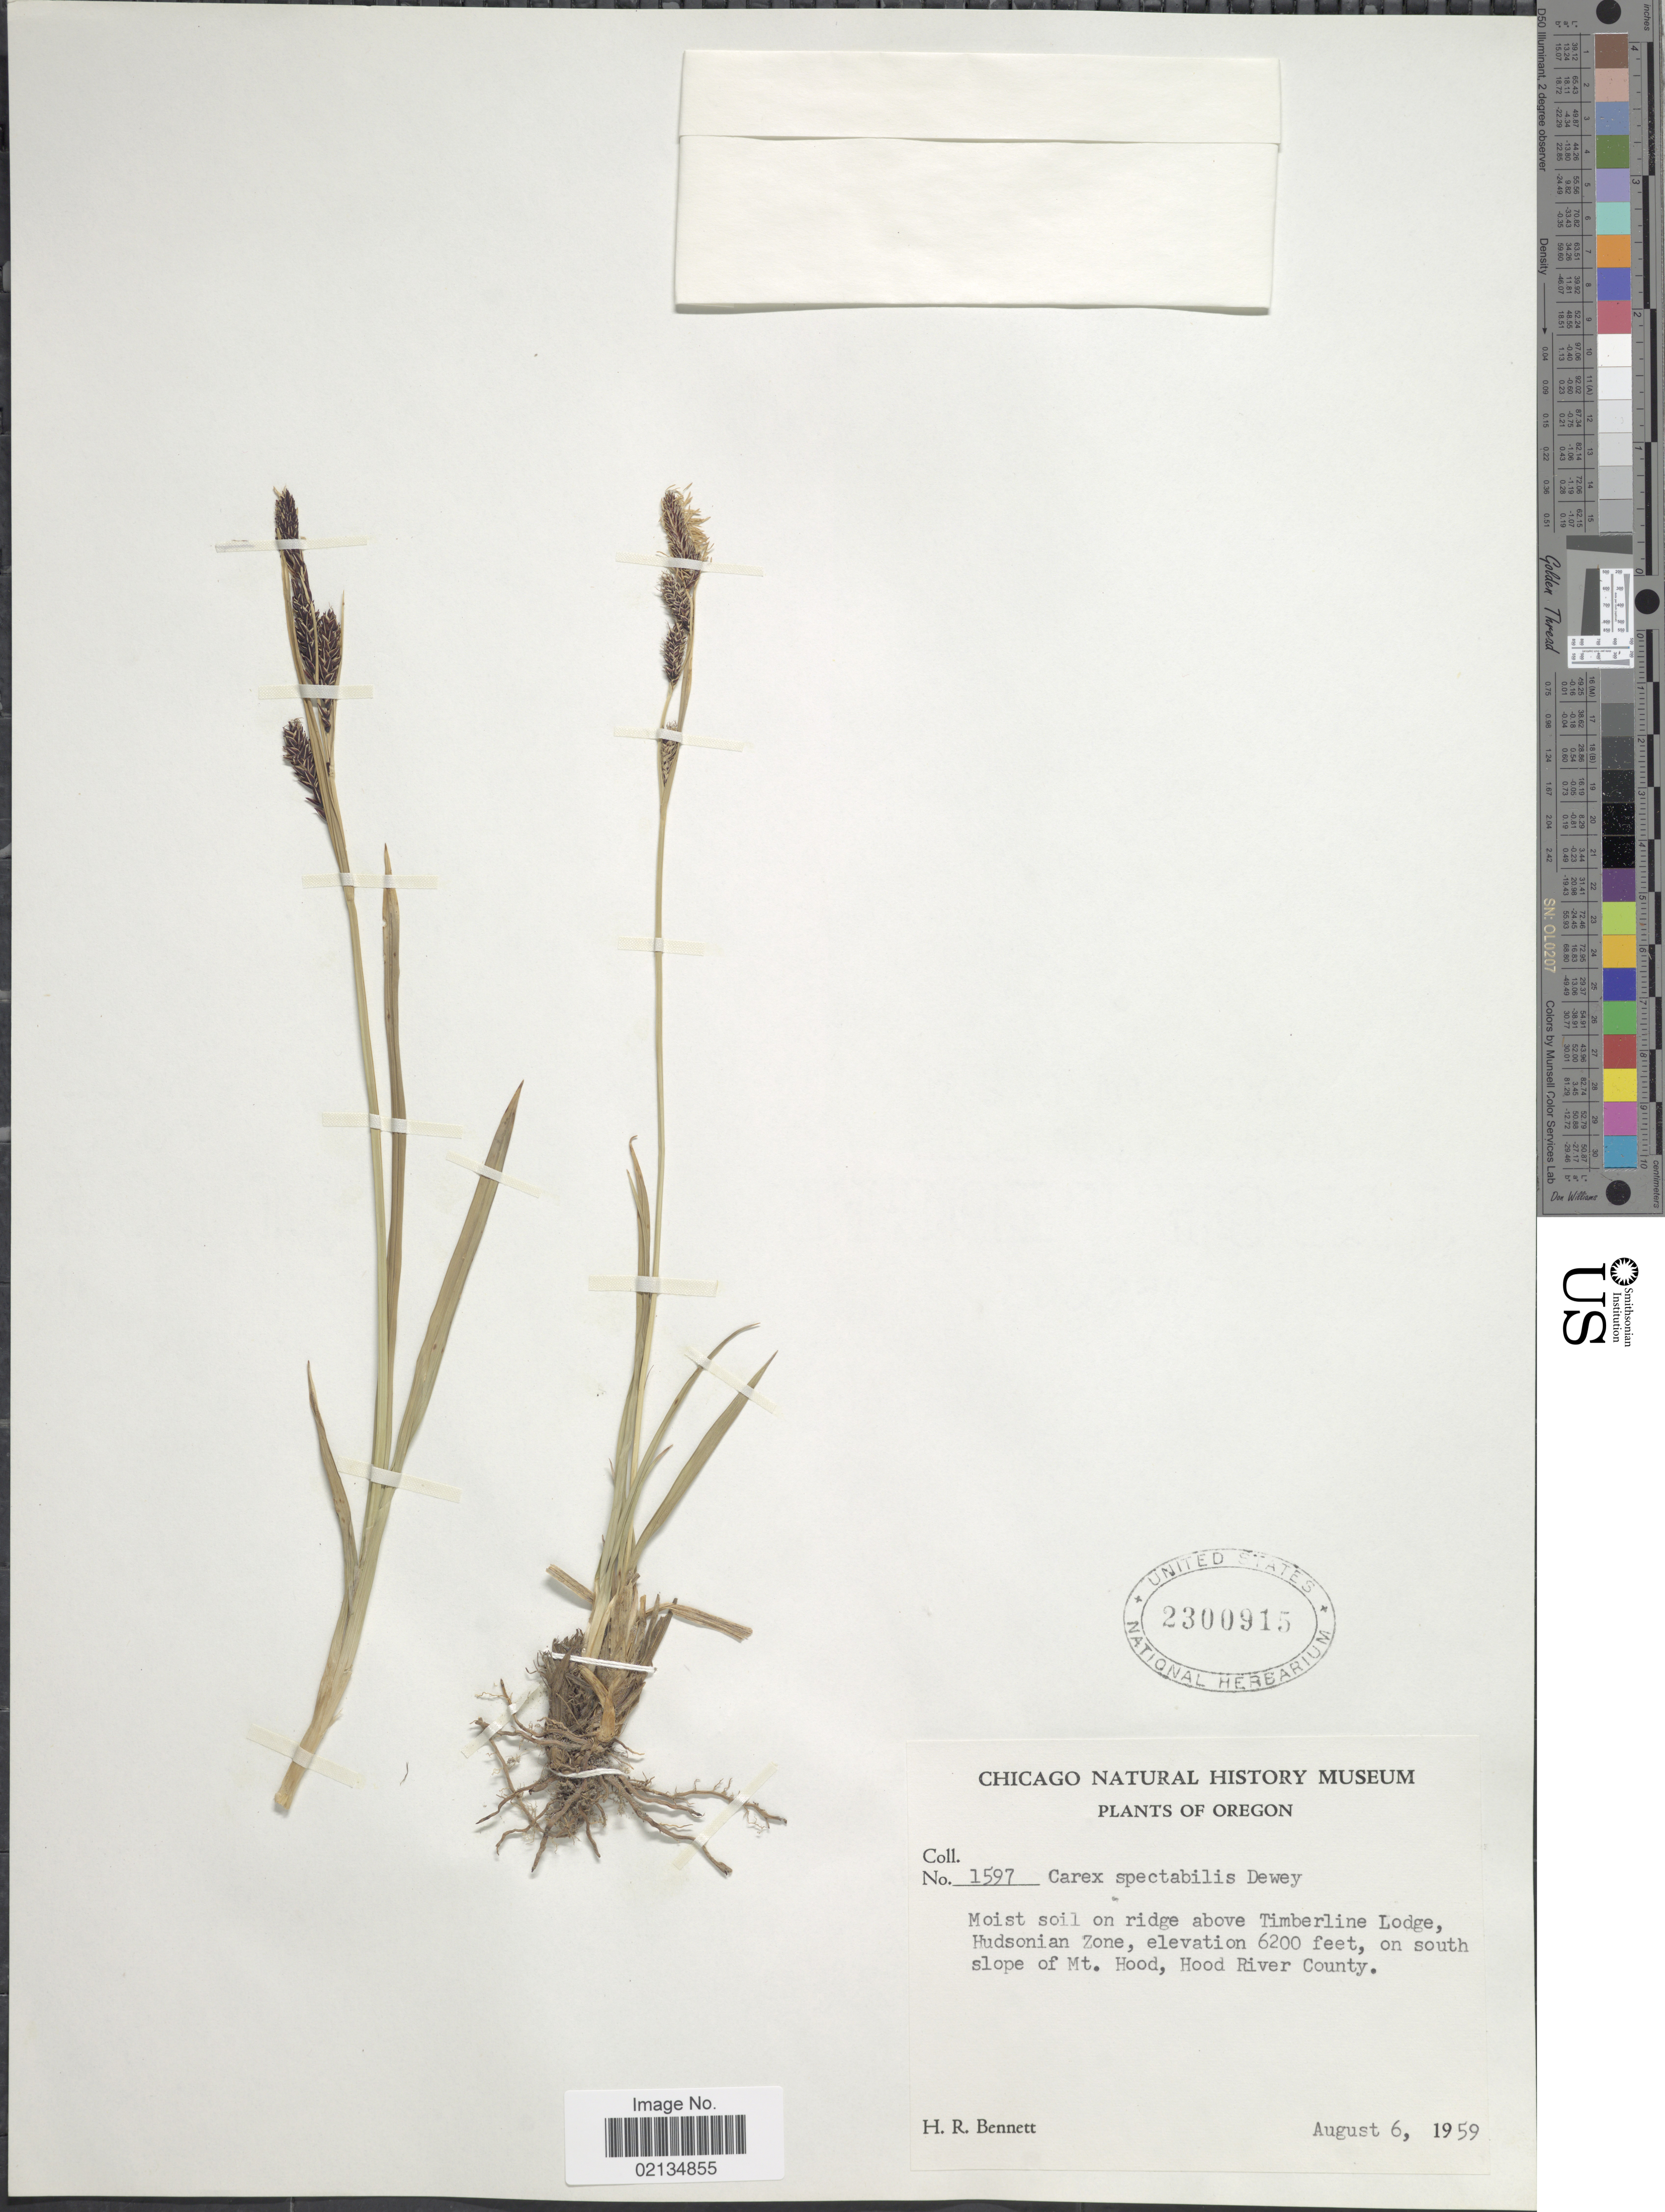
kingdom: Plantae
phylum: Tracheophyta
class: Liliopsida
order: Poales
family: Cyperaceae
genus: Carex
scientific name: Carex spectabilis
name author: Dewey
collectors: H. R. Bennett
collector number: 1597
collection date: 1959-08-06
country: United States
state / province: Oregon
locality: Moist soil ridge above Timbersline Lodge, Hudsonian Zone, on south slope of Mt. Hood, Hood River County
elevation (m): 1890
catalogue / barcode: US 2300915